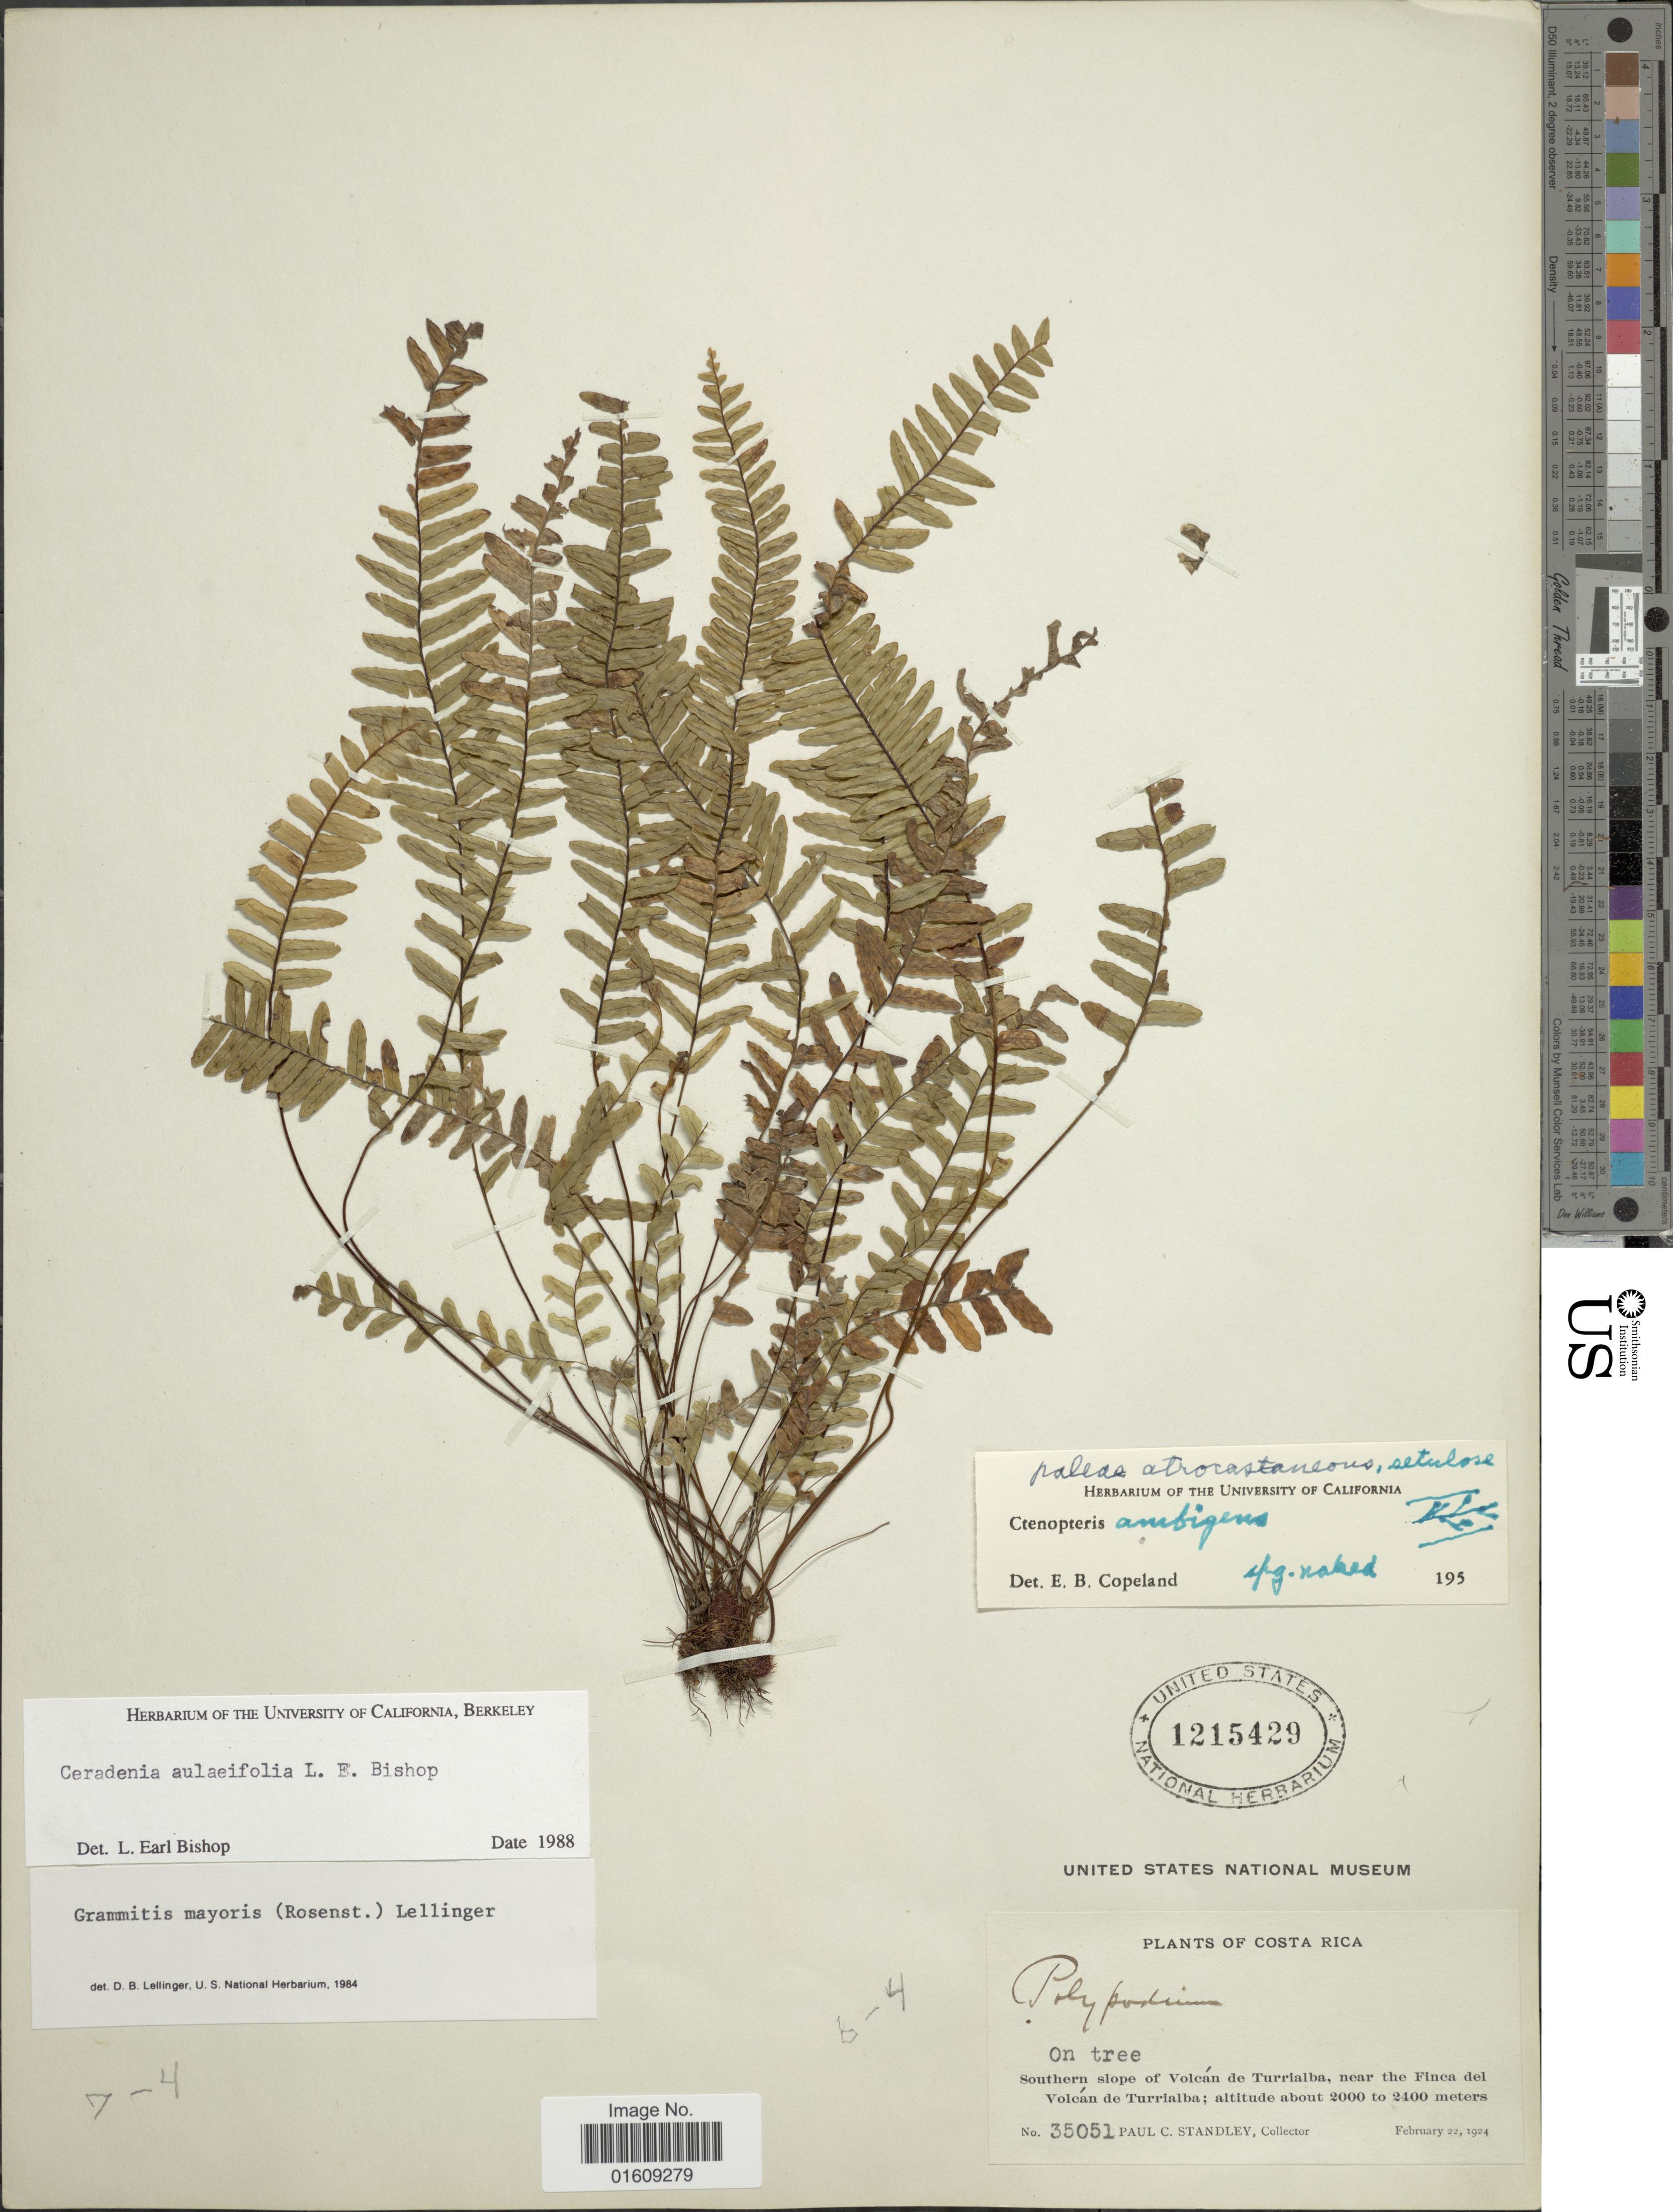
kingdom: Plantae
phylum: Tracheophyta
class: Polypodiopsida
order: Polypodiales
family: Polypodiaceae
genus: Ceradenia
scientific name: Ceradenia mayoris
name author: (Rosenst.) L.E. Bishop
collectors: P. C. Standley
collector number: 35051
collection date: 1924-02-22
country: Costa Rica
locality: Costa Rica, southern slopes of Volcán de Tirrialba, near the Finca del Volcán de Turrialba.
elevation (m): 2000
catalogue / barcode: US 1215429